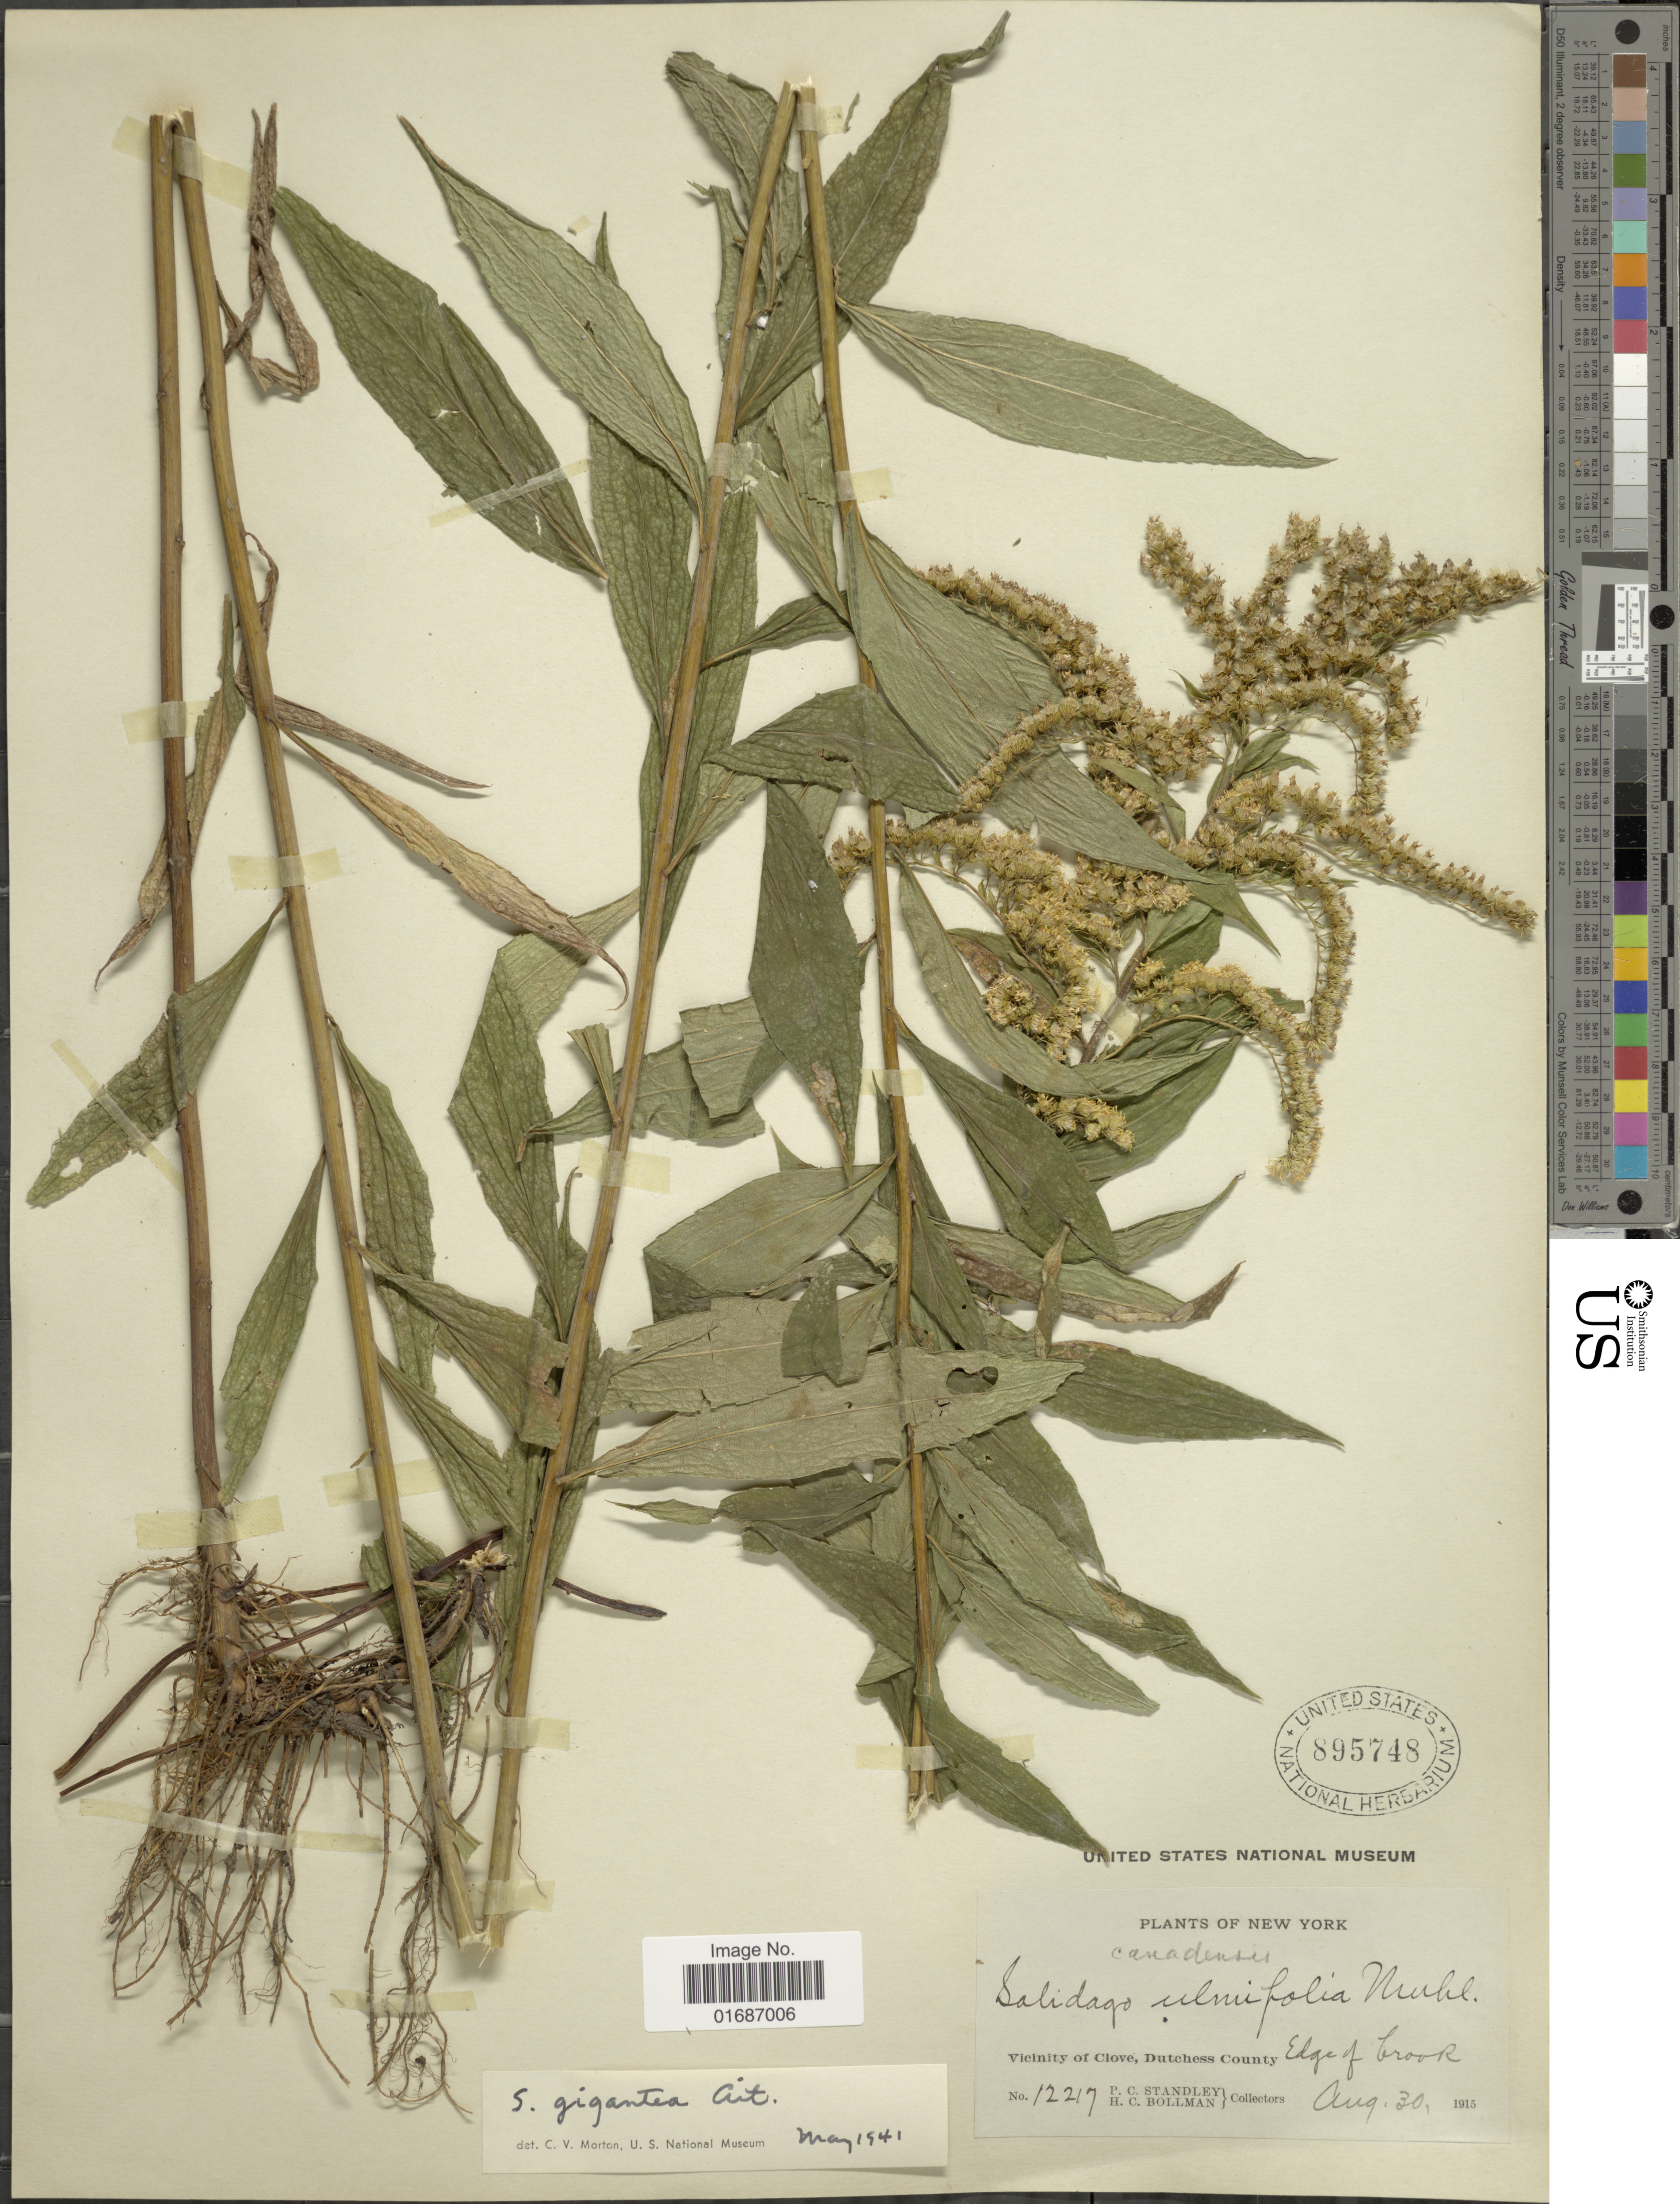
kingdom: Plantae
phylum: Tracheophyta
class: Magnoliopsida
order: Asterales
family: Asteraceae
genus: Solidago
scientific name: Solidago gigantea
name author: Aiton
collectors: P. C. Standley & H. C. Bollman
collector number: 12217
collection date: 1915-08-30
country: United States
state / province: New York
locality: Vicinity of Clove, Dutchess County, Edge of Brook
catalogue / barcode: US 895748